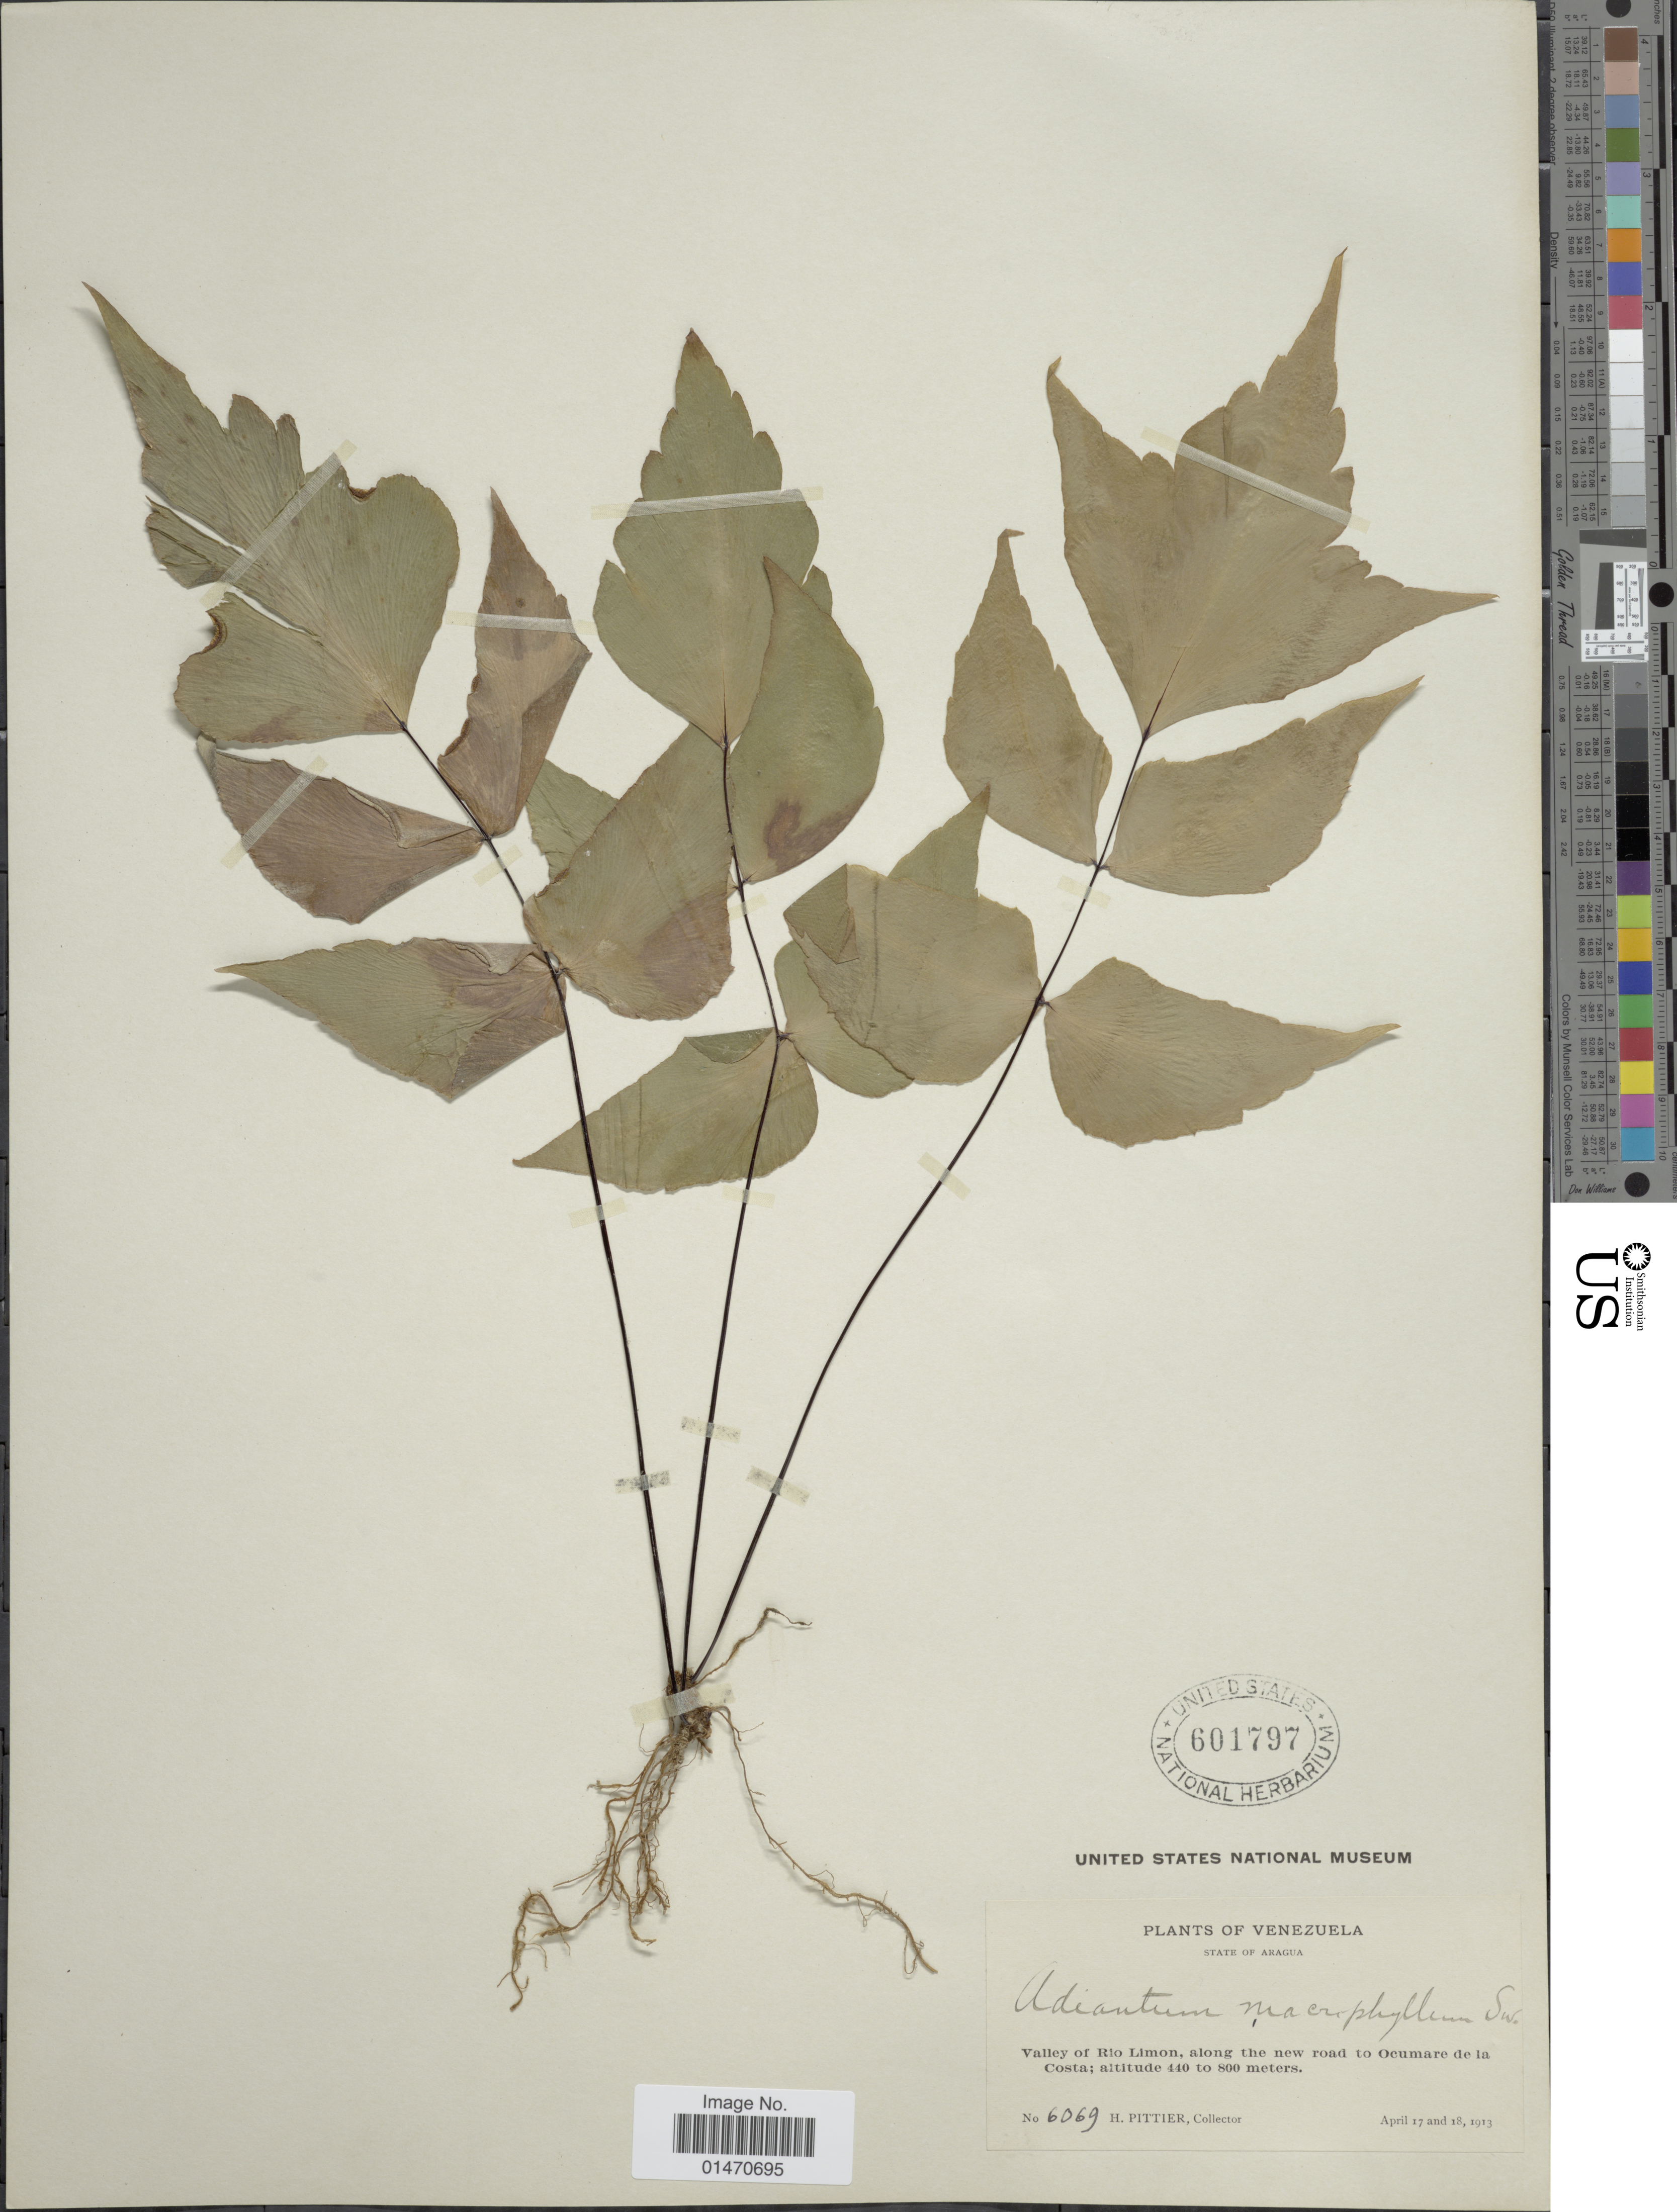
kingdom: Plantae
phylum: Tracheophyta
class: Polypodiopsida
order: Polypodiales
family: Pteridaceae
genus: Adiantum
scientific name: Adiantum macrophyllum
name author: Sw.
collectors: H. F. Pittier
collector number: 6069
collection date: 1913-04-17/1913-04-18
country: Venezuela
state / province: Aragua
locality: State of Aragua, valley of Rio Limon, along the new road to Ocumare de la Costa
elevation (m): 440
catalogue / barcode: US 601797